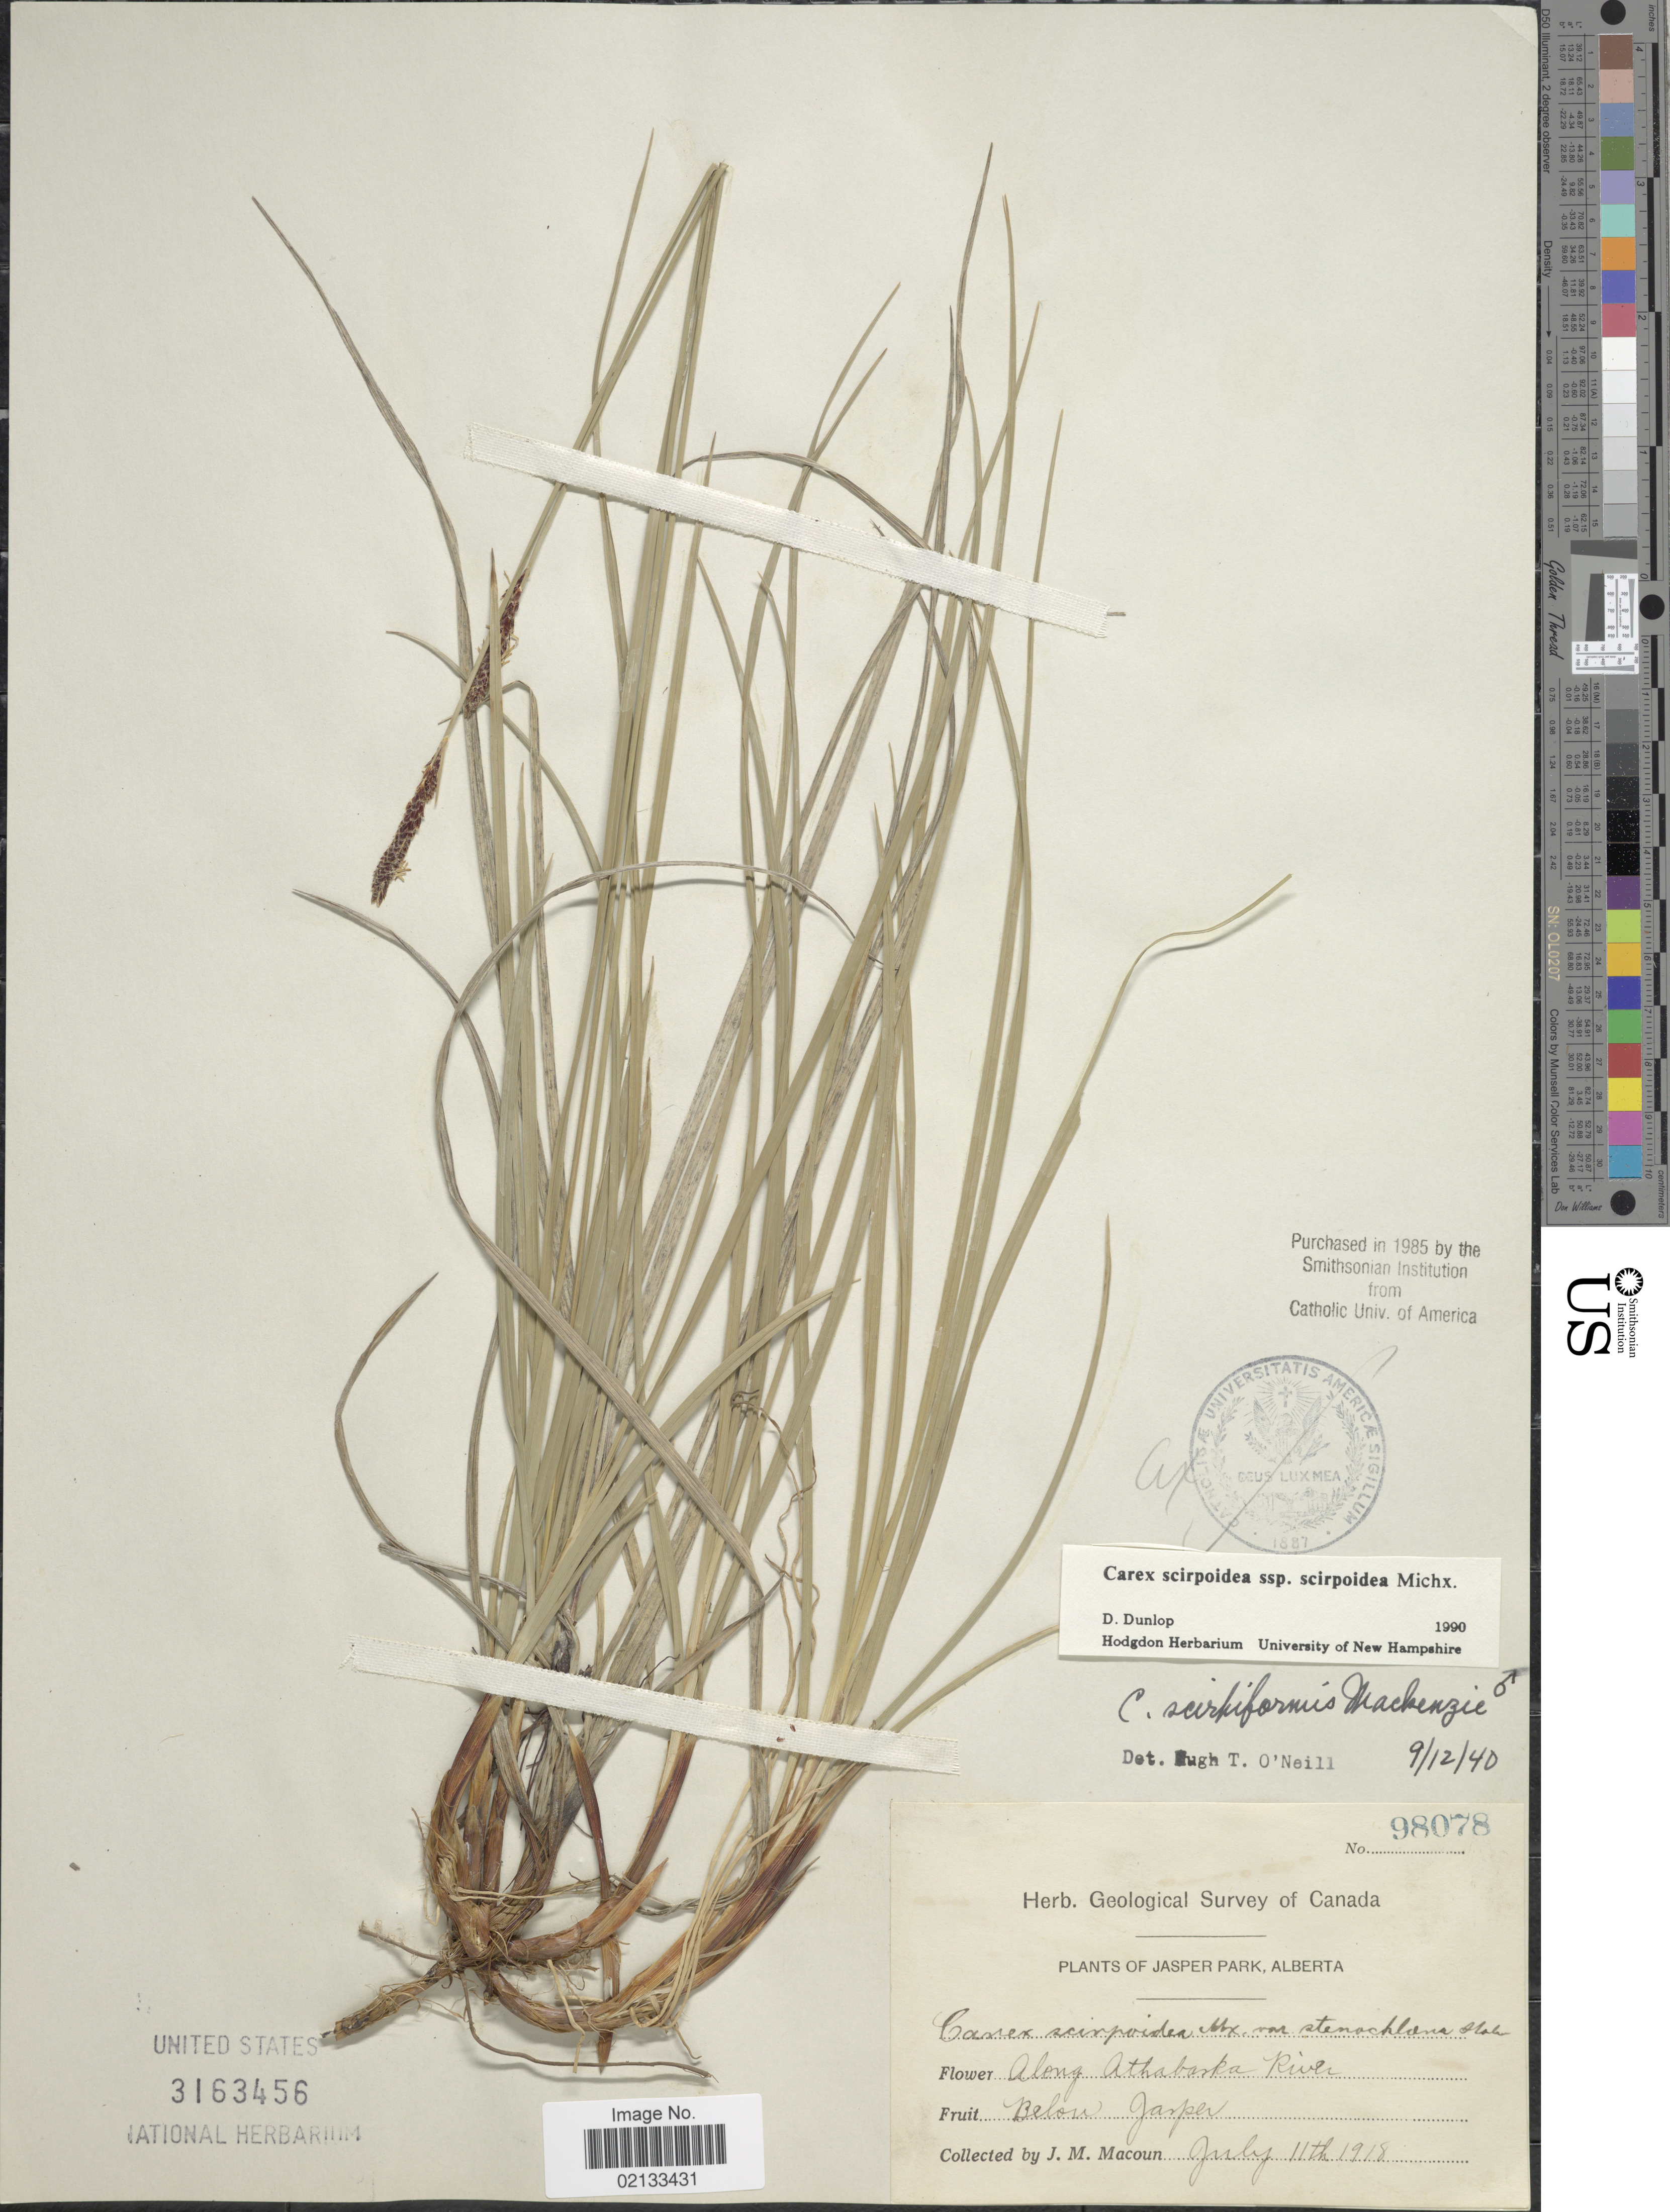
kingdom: Plantae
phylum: Tracheophyta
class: Liliopsida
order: Poales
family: Cyperaceae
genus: Carex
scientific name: Carex scirpoidea subsp. scirpoidea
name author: Michx.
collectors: J. M. Macoun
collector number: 98078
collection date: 1918-07-11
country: Canada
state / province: Alberta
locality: Jasper Park, Along Athabaska River, Below Jasper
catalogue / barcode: US 3163456